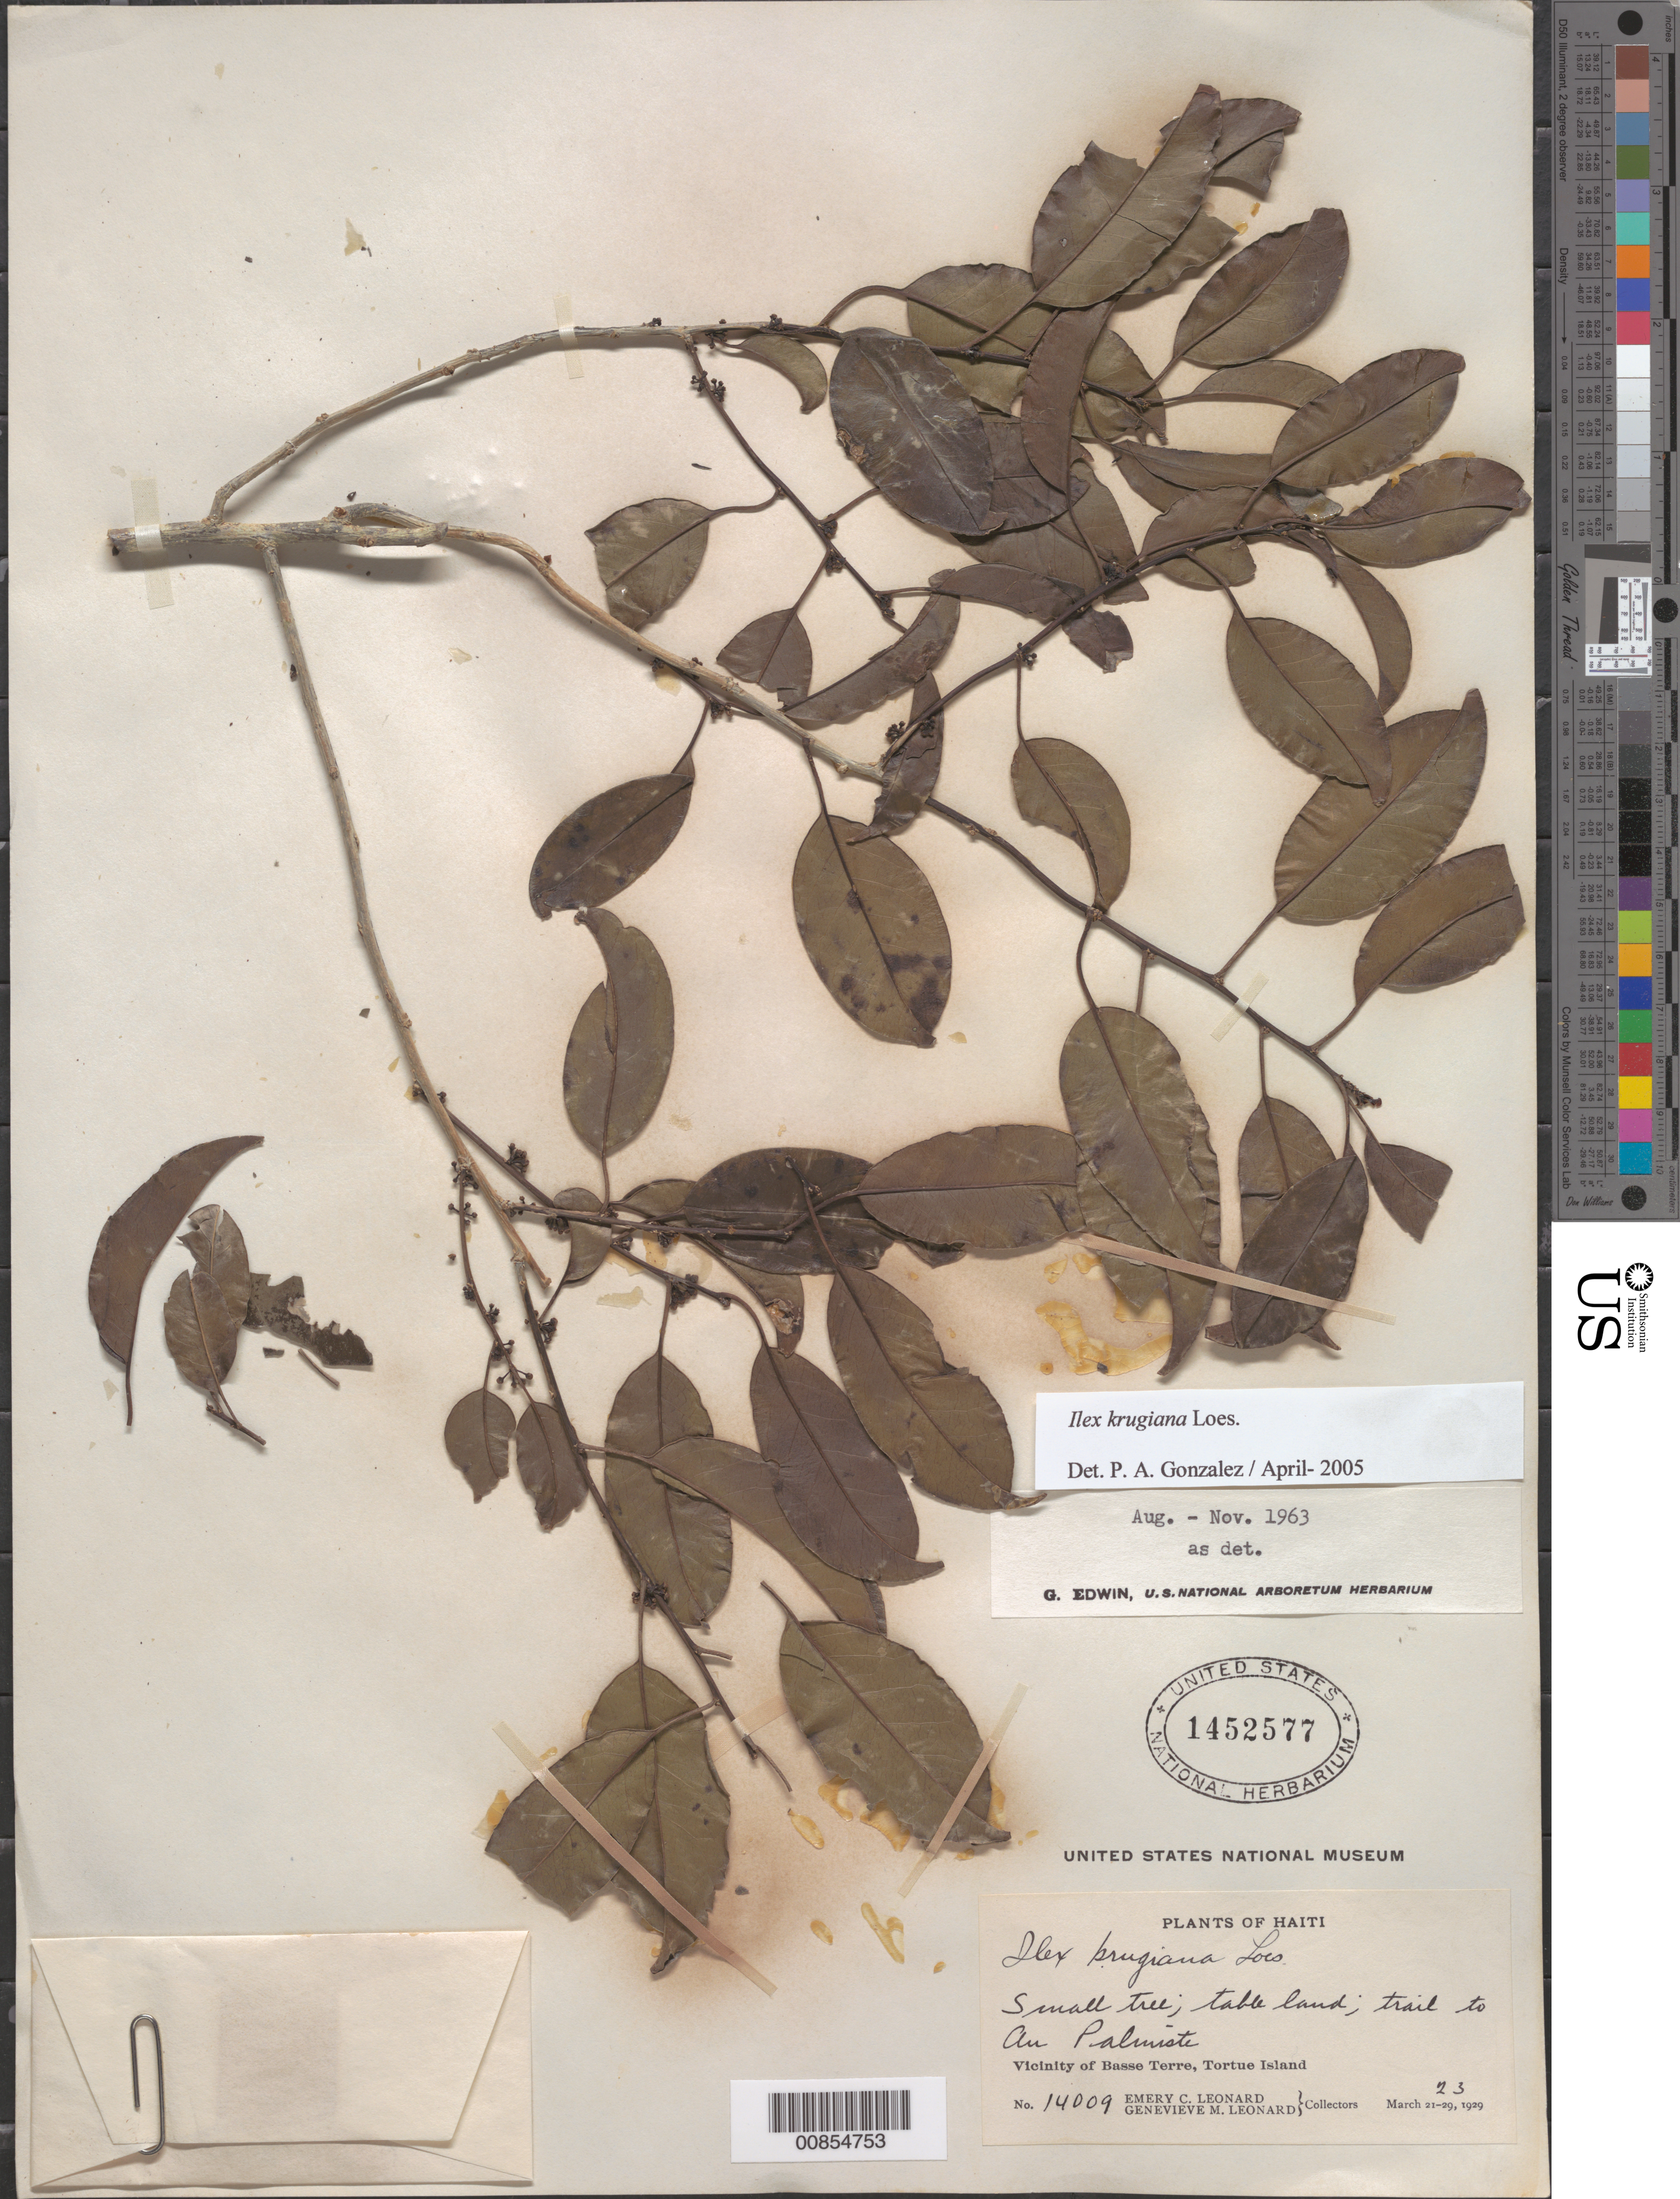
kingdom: Plantae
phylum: Tracheophyta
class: Magnoliopsida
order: Aquifoliales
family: Aquifoliaceae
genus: Ilex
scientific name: Ilex krugiana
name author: Loes.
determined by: González, P. A.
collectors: E. C. Leonard & G. M. Leonard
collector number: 14009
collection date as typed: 23 Mar 1929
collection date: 1929-03-23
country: Haiti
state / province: Nord-Ouest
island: Île de la Tortue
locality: Vicinity of Basse Terre, trail to Au Paliniste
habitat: Trail on table land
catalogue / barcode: US 1452577